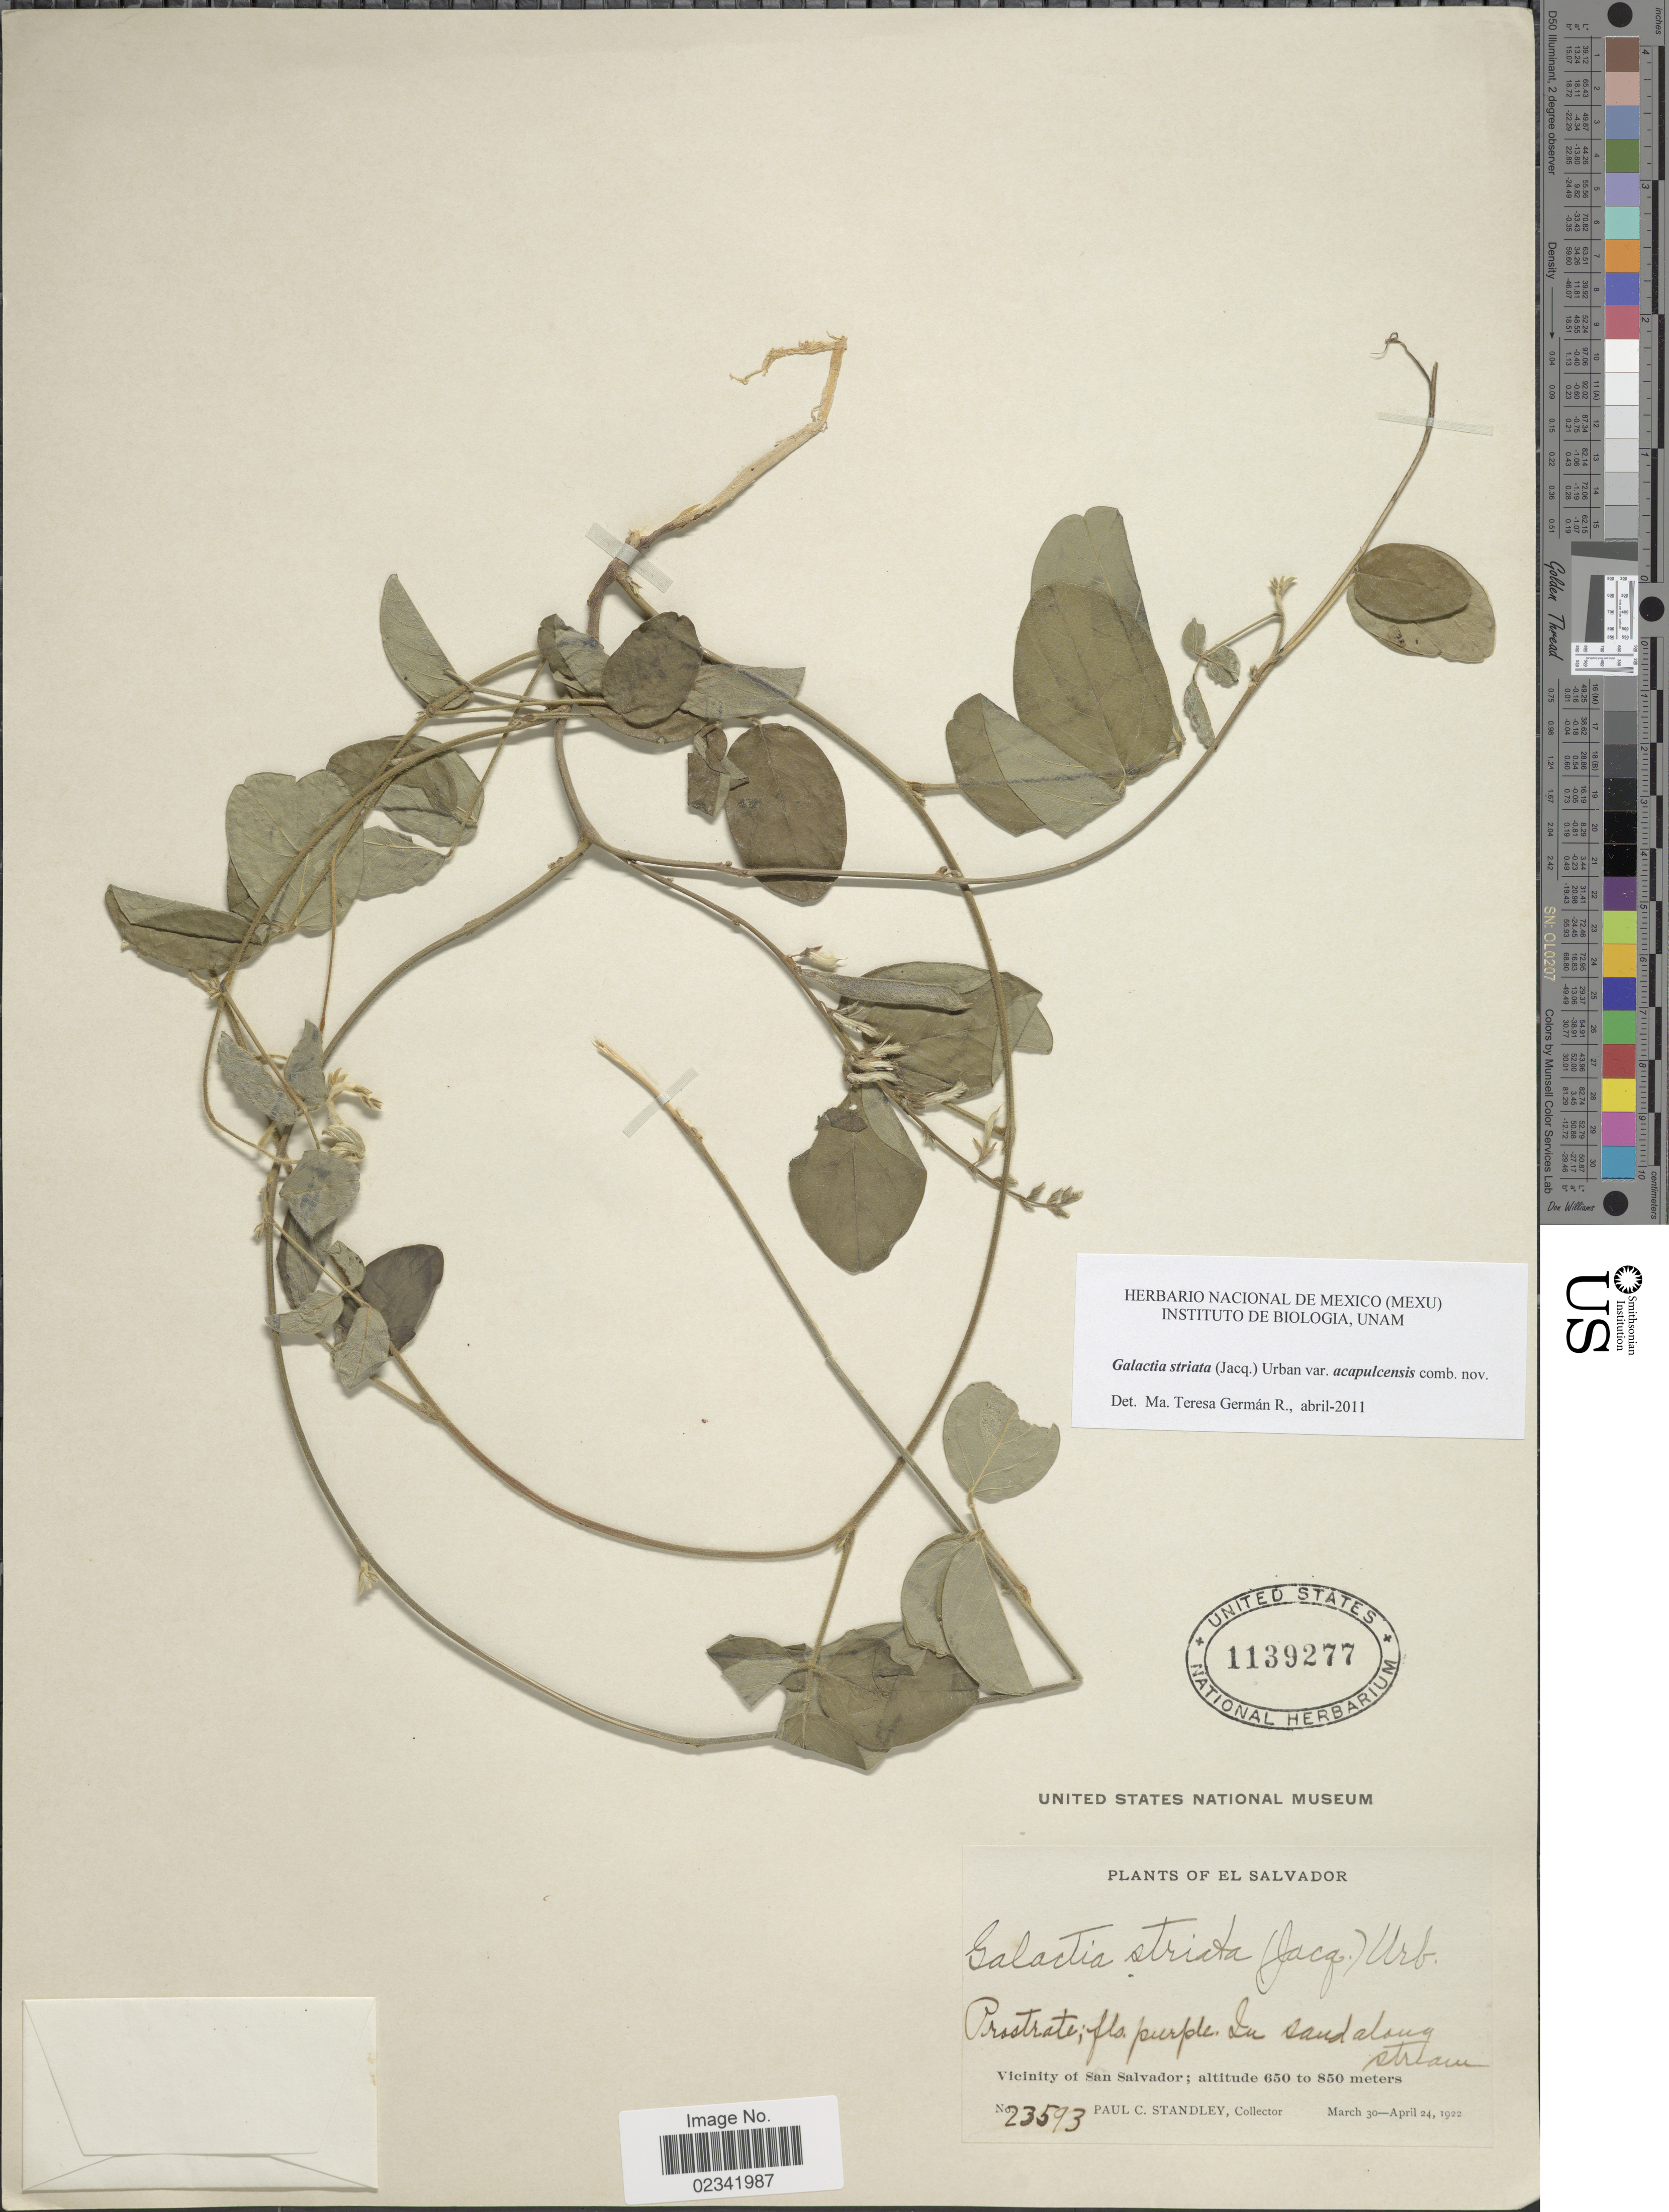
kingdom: Plantae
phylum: Tracheophyta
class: Magnoliopsida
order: Fabales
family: Fabaceae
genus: Galactia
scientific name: Galactia acapulcensis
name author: Rose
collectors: P. C. Standley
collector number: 23593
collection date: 1922-03-30/1922-04-24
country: El Salvador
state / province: San Salvador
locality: Vicinity of San Salvador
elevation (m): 650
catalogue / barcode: US 1139277